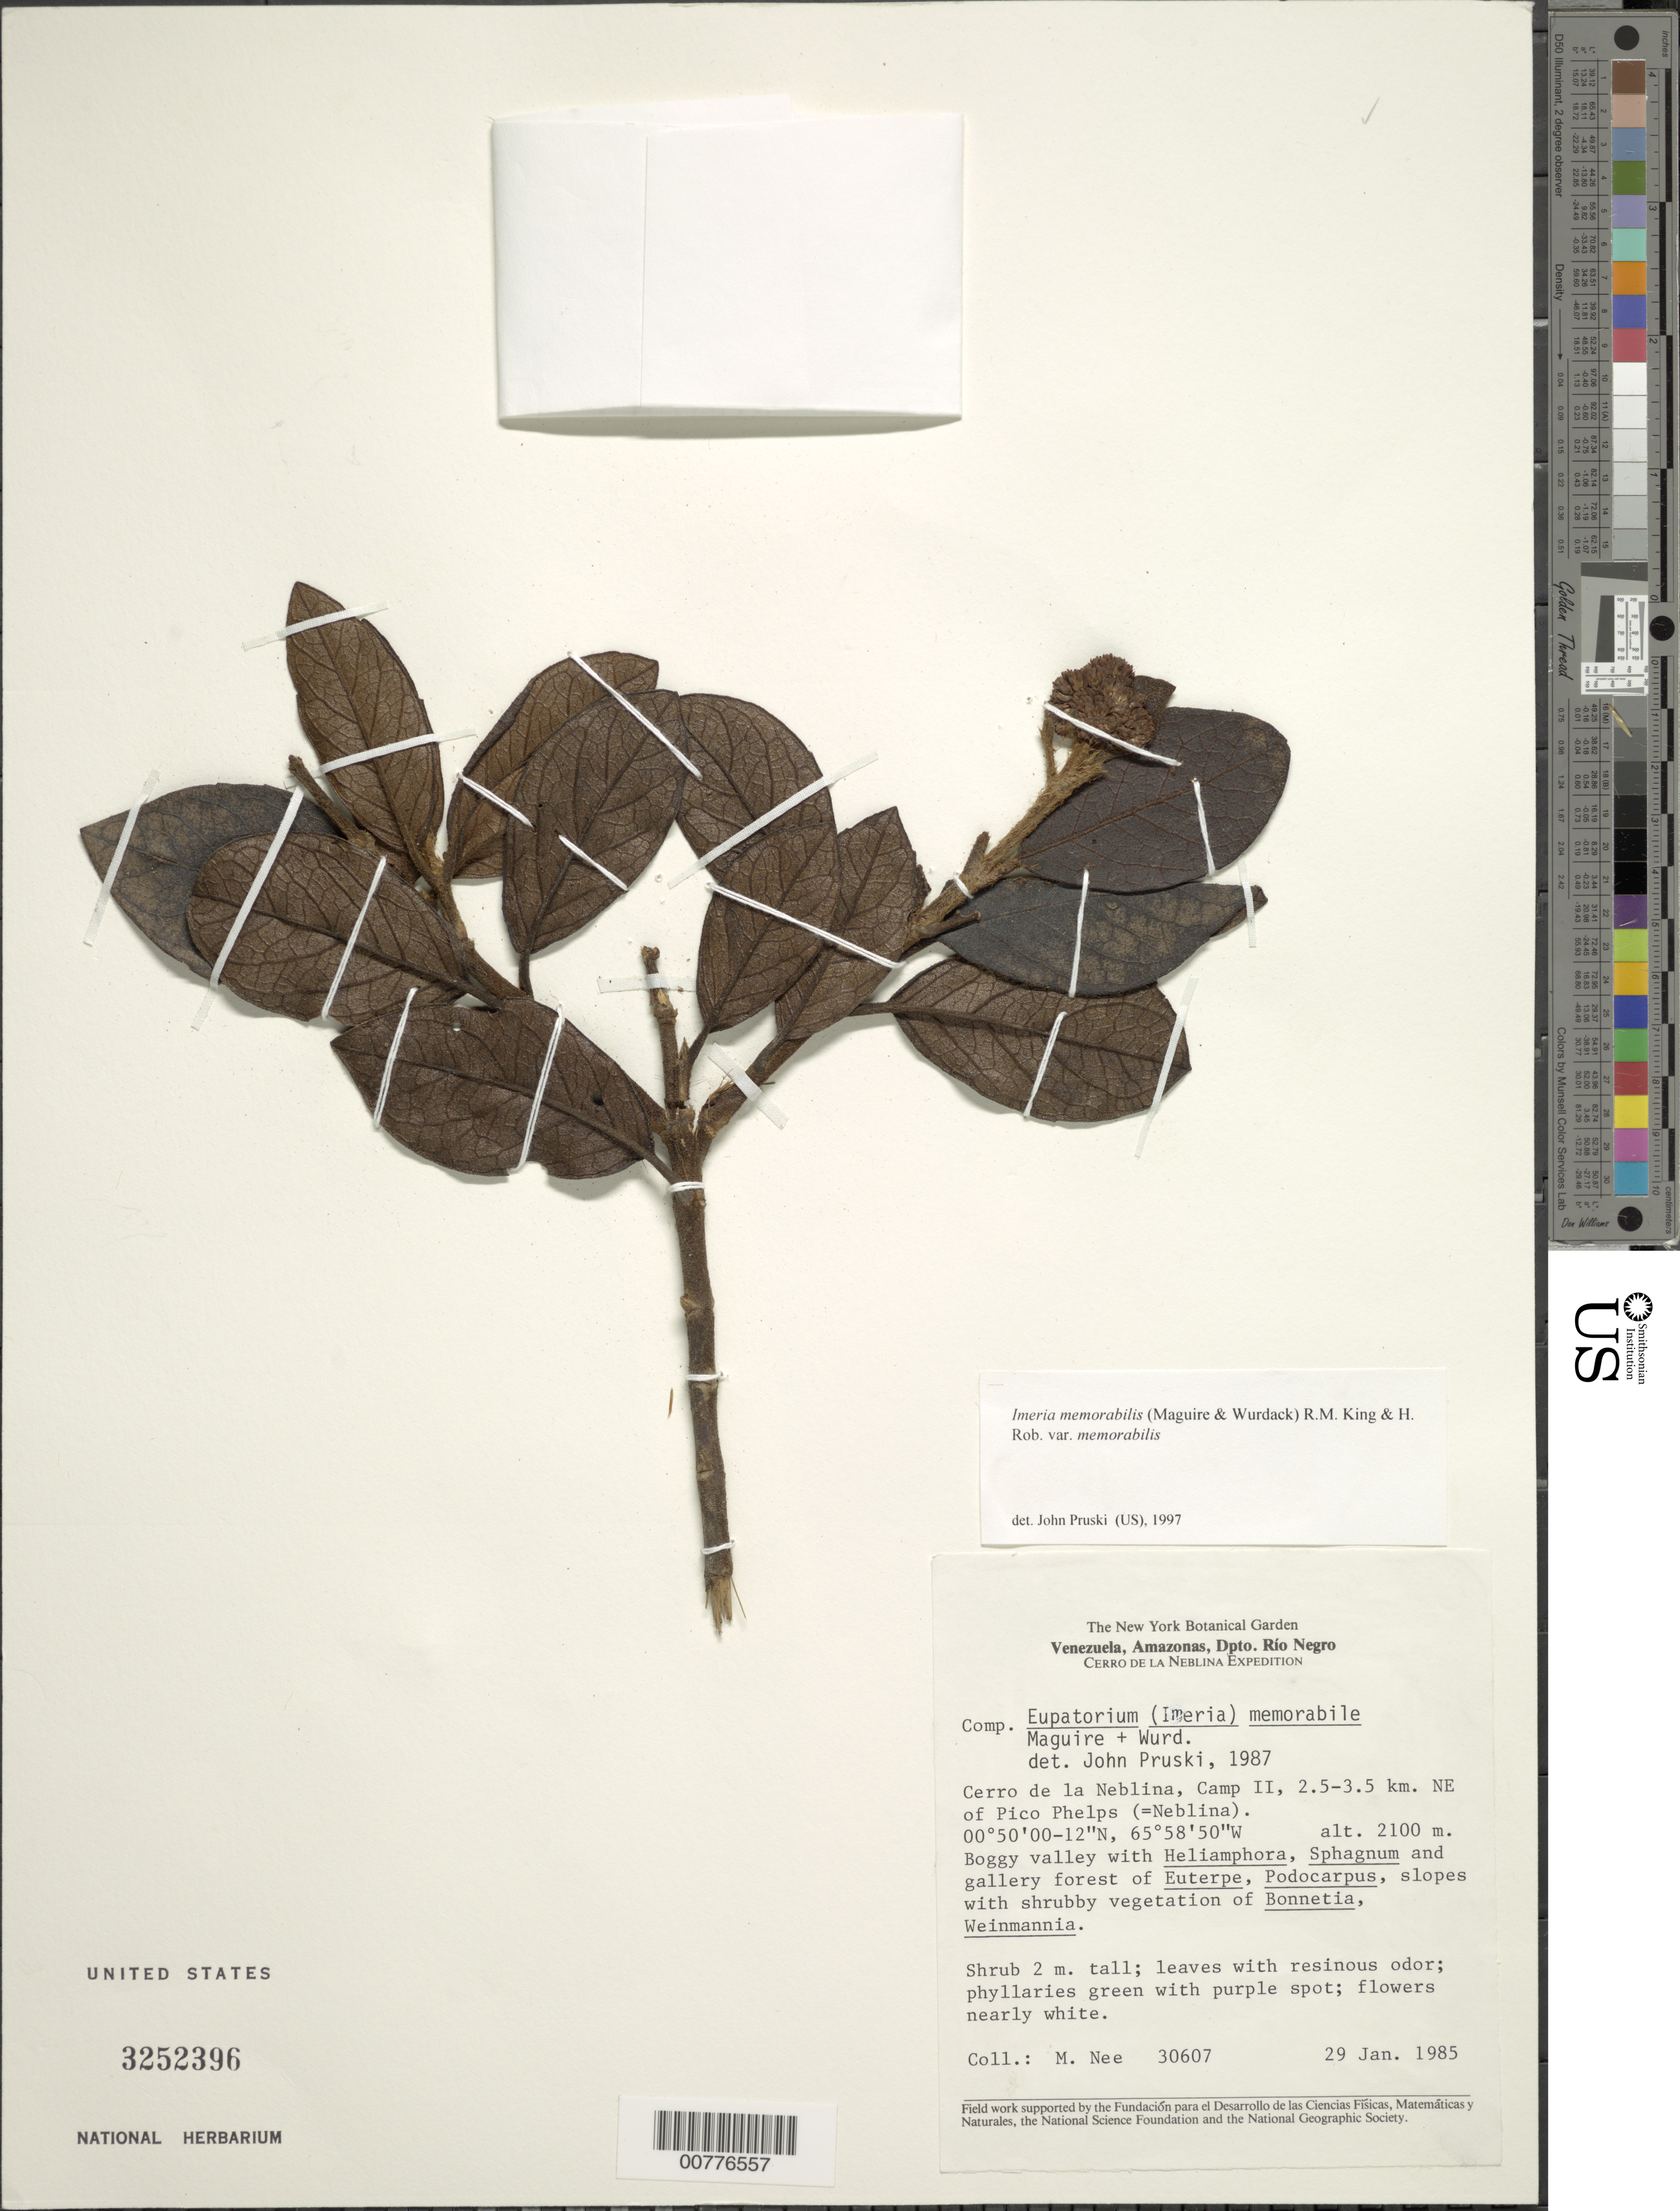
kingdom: Plantae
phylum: Tracheophyta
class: Magnoliopsida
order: Asterales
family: Asteraceae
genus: Imeria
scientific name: Imeria memorabilis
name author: (Maguire & Wurdack) R.M. King & H. Rob.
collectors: M. Nee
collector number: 30607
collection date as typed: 29-Jan-85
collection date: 1985-01-29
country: Venezuela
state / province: Amazonas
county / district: Río Negro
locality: Cerro de la Neblina, Camp II, 2.5-3.5 km NE Pico Phelps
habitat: Boggy valley with Heliamphora, Sphagnum, and gallery forest of Euterpe, Podocarpus, slopes with shrubby vegetation of Bonnetia, Weinmannia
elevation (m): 2100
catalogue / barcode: US 3252396